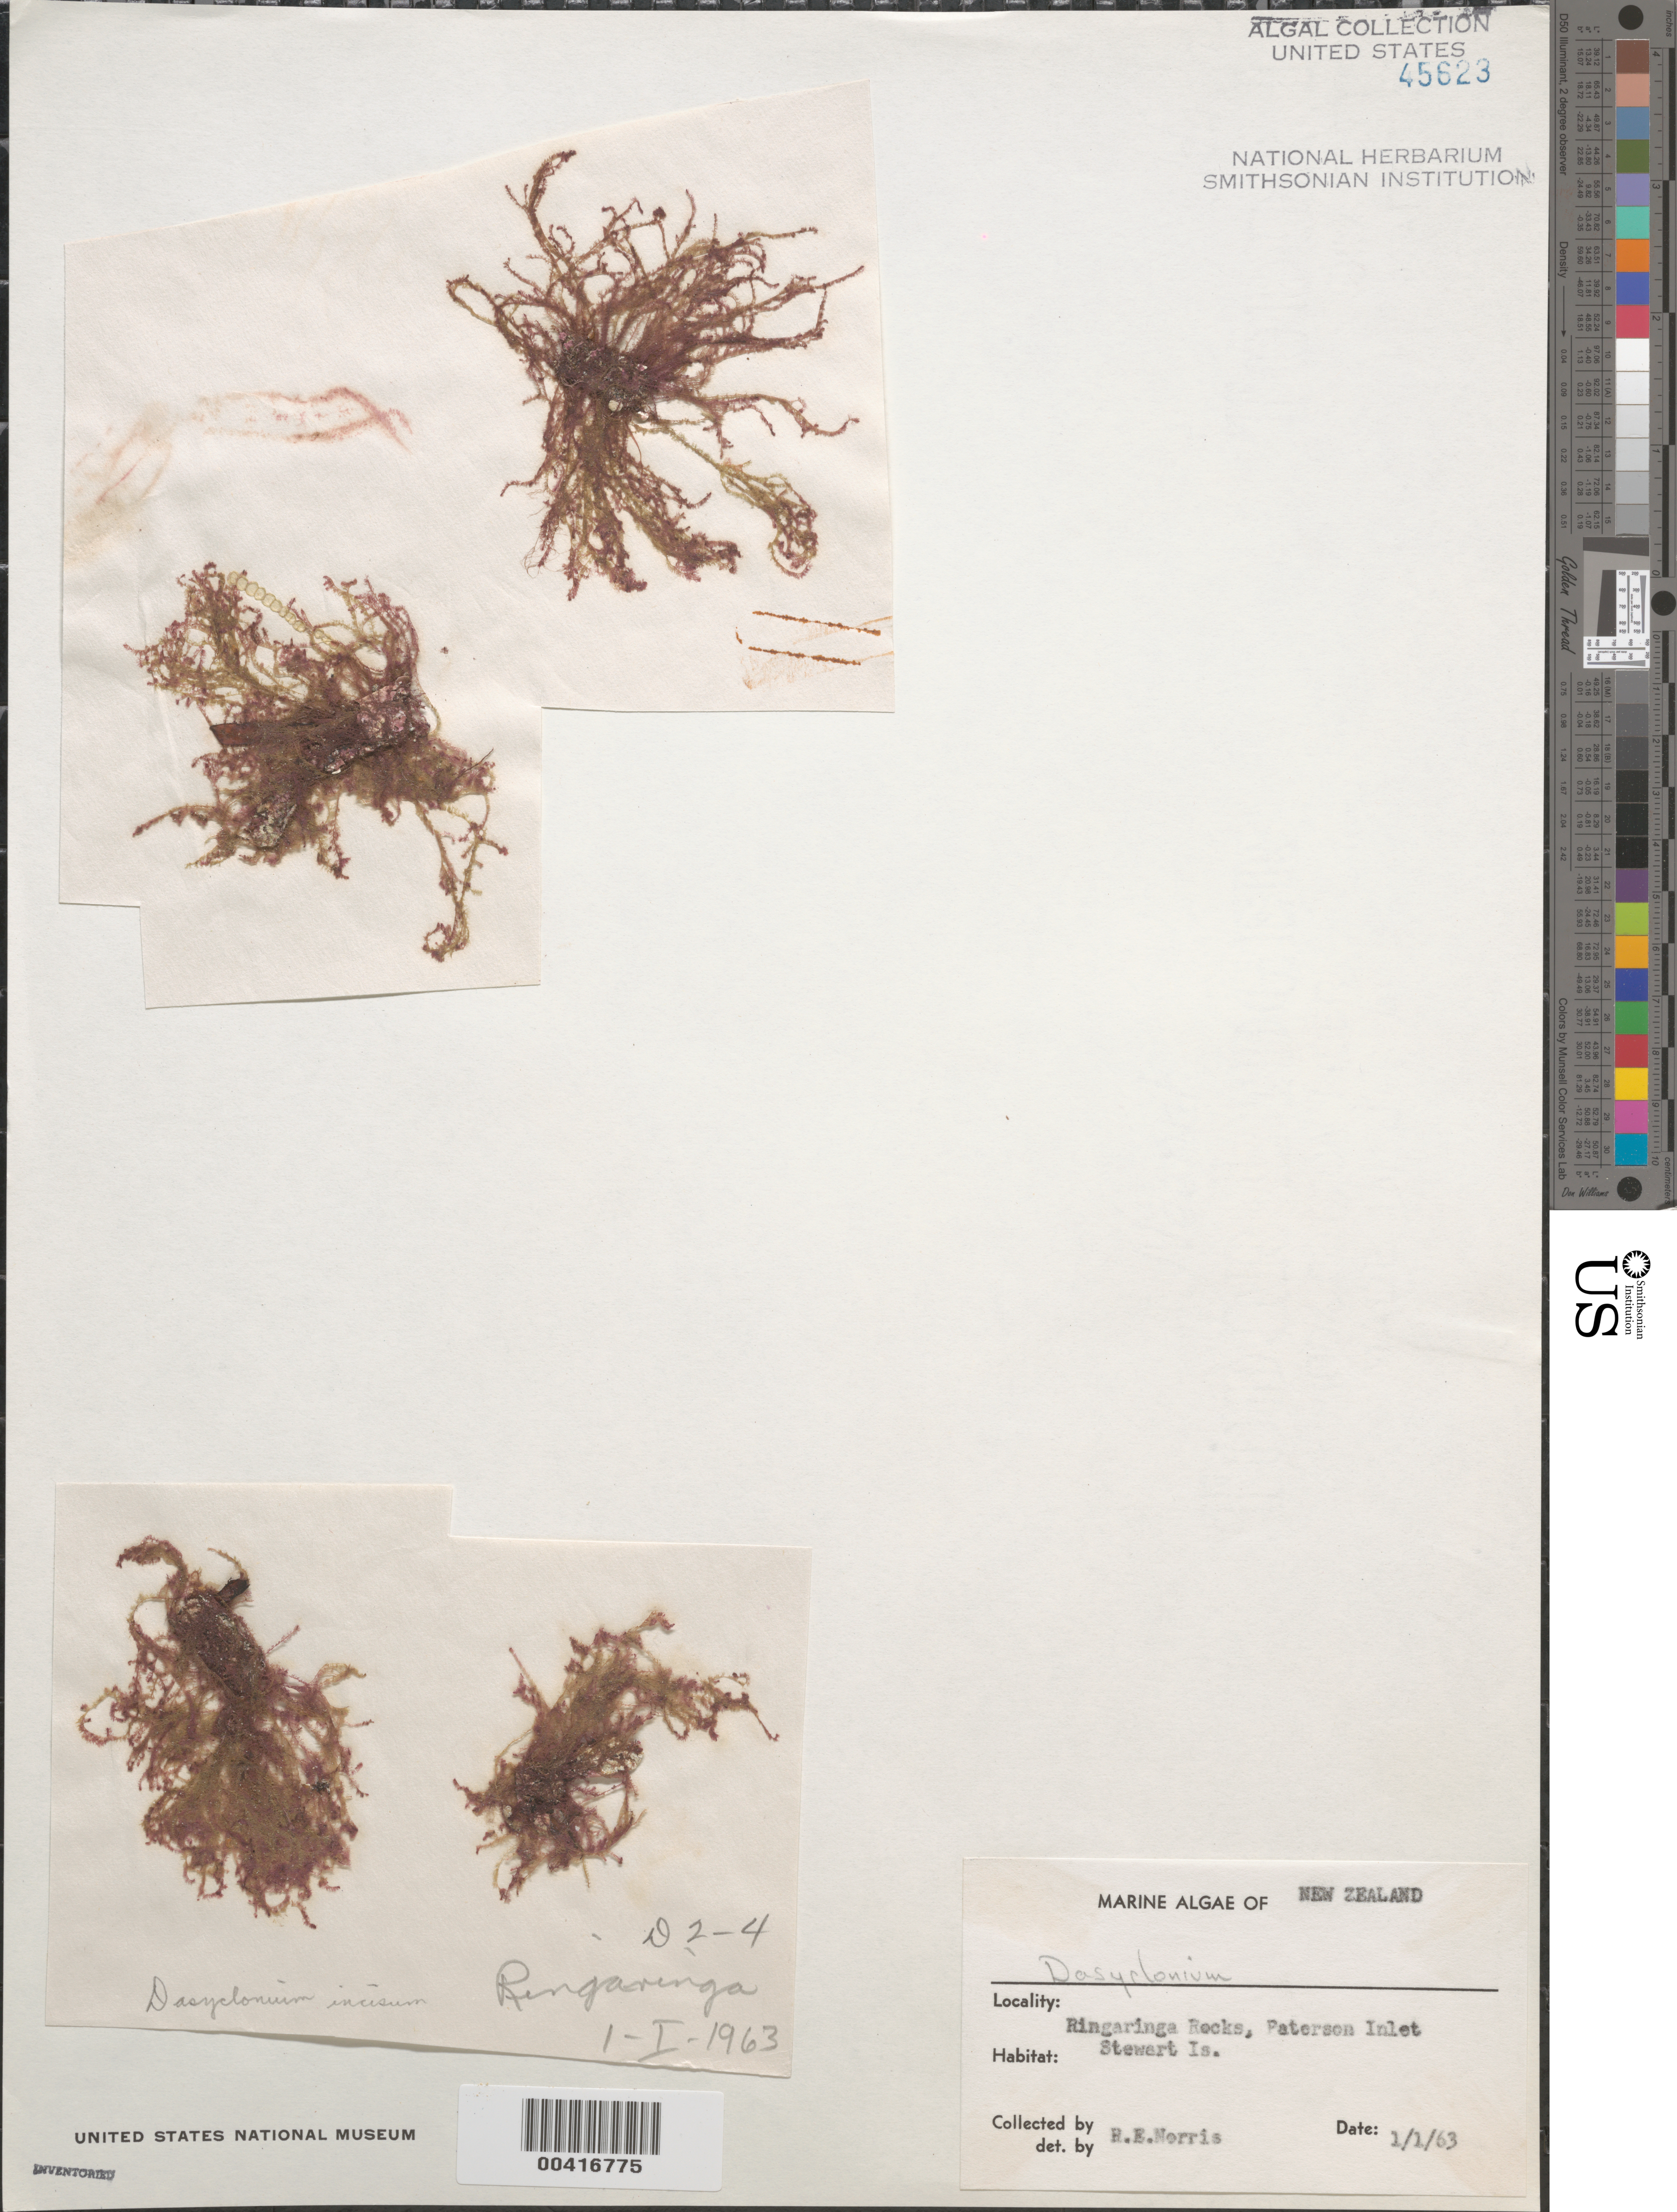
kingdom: Plantae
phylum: Rhodophyta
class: Florideophyceae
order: Ceramiales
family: Rhodomelaceae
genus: Dasyclonium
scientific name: Dasyclonium sp.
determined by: Norris, R. E.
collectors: R. E. Norris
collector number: D2-4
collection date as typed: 01 Jan 1963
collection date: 1963-01-01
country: New Zealand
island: Stewart Island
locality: Ringaringa Rocks, Paterson Inlet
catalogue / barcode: US 45623